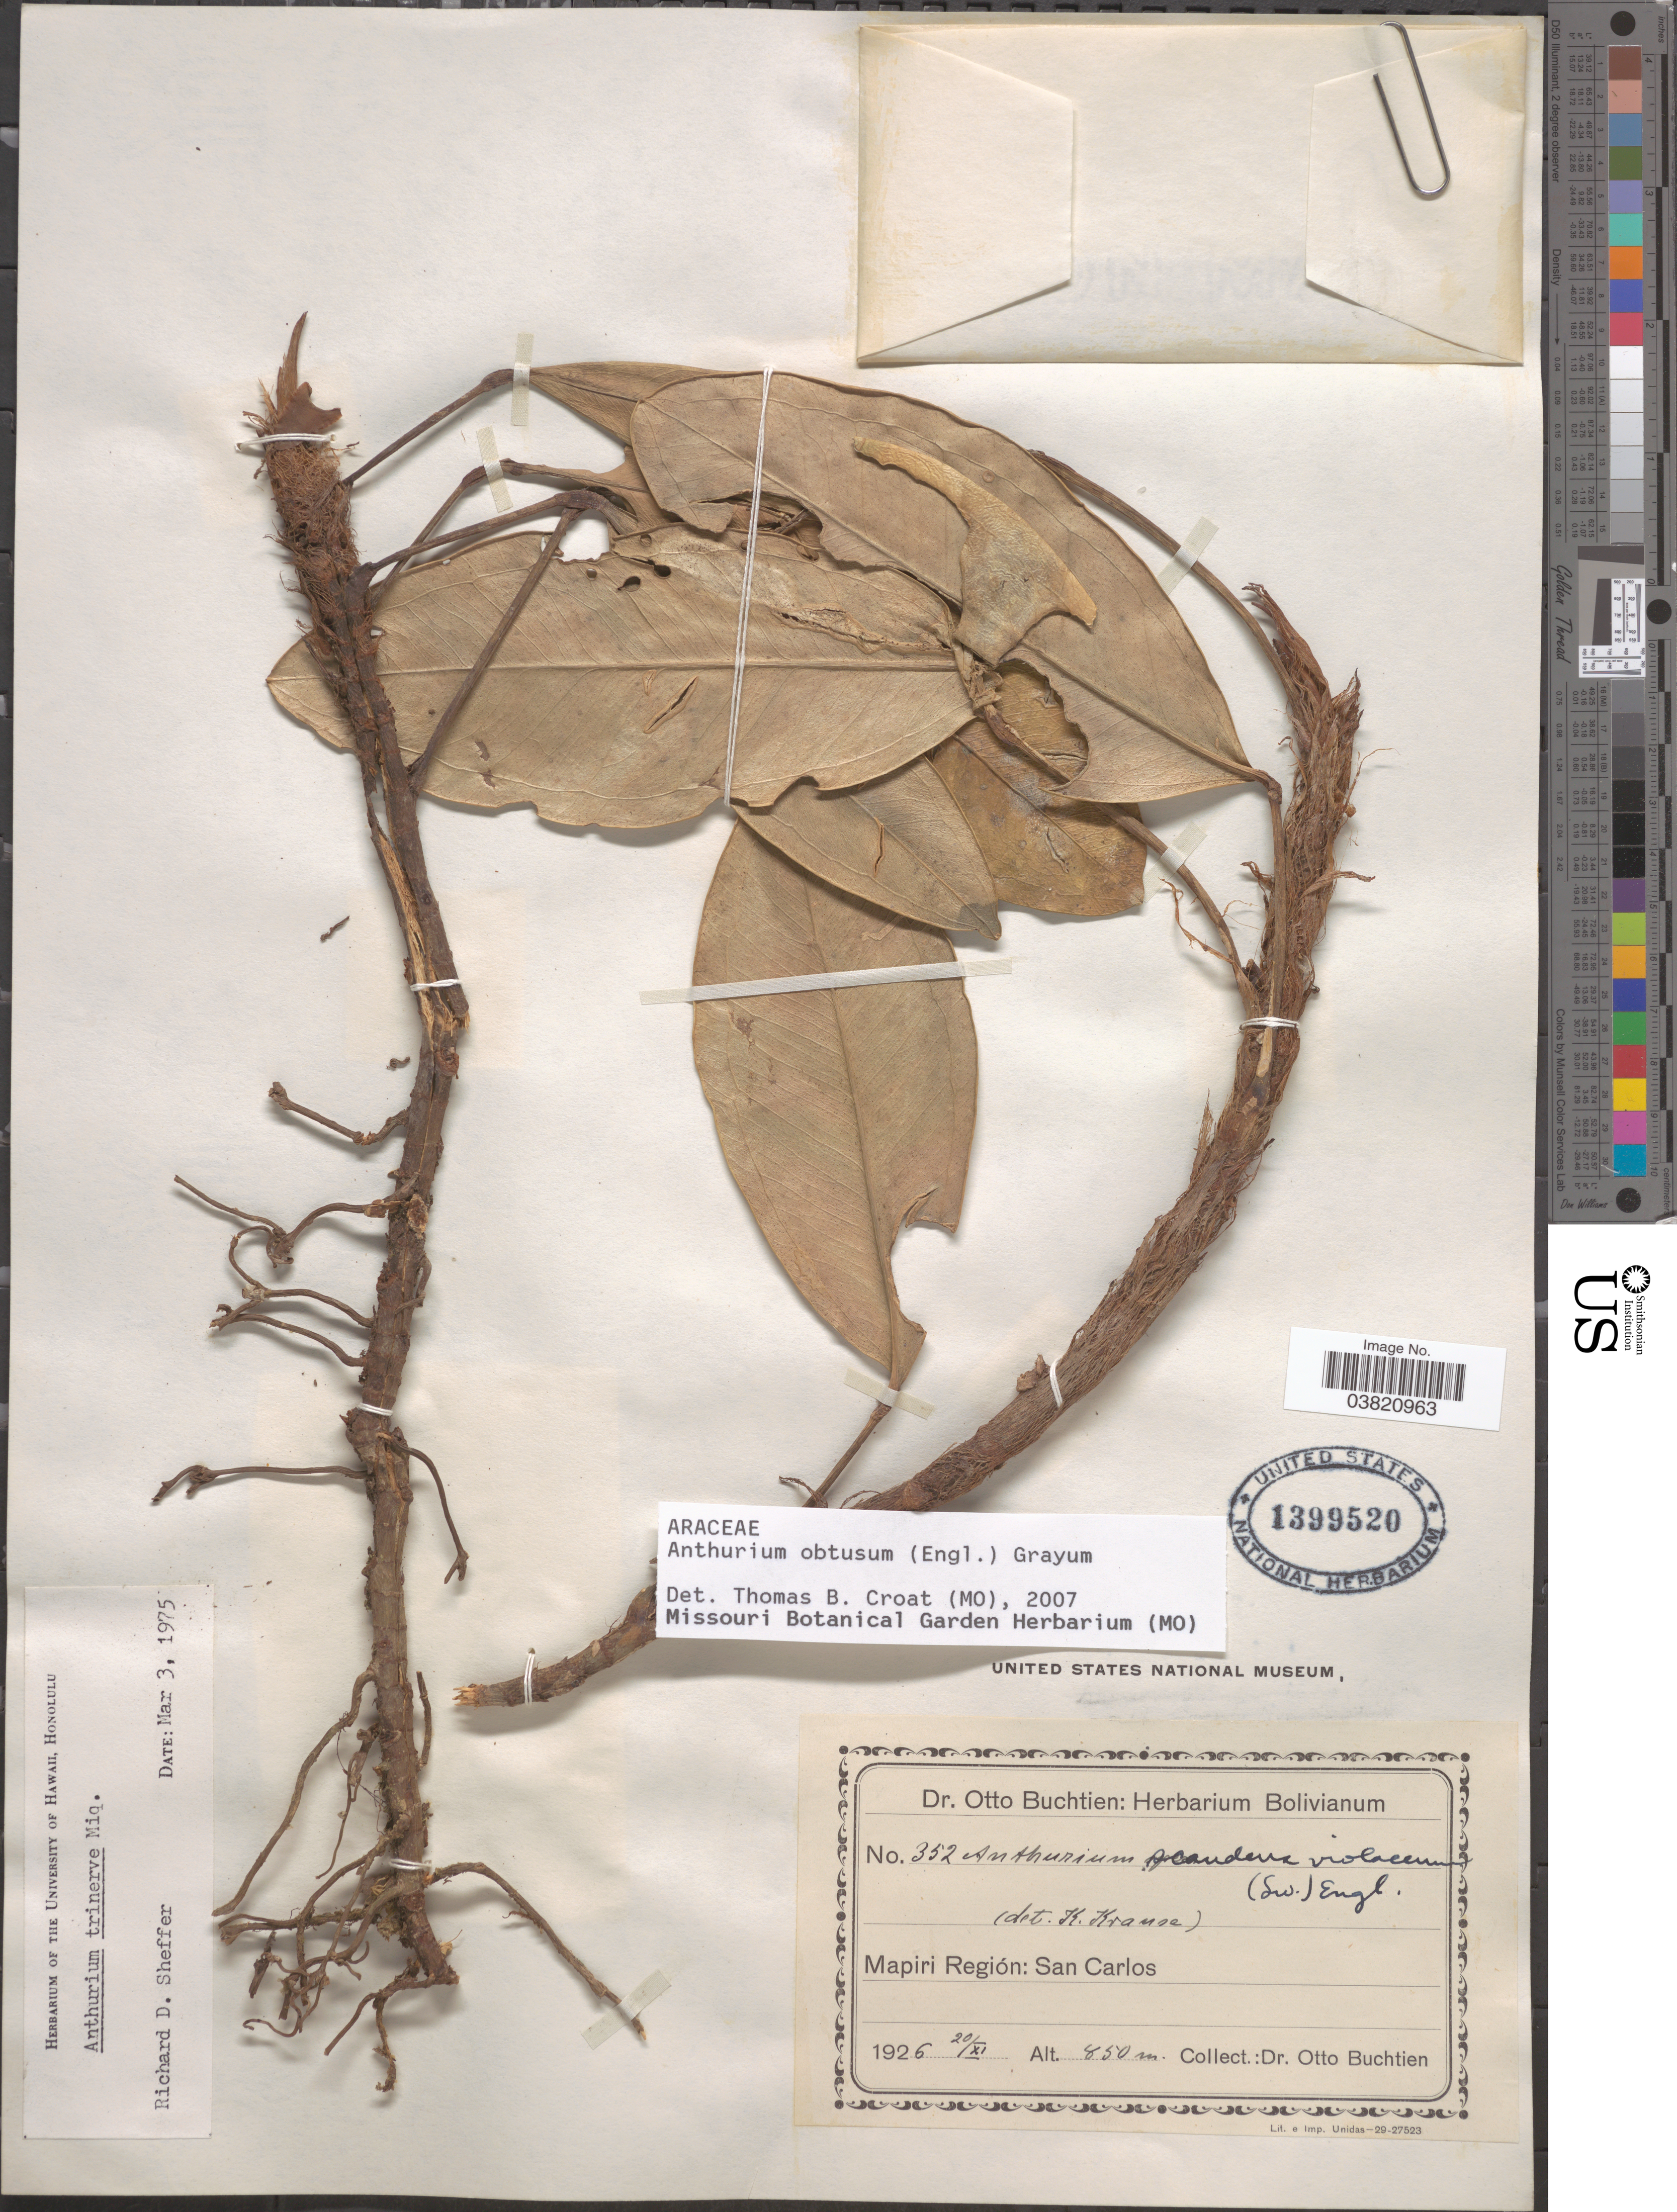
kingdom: Plantae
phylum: Tracheophyta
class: Liliopsida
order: Alismatales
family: Araceae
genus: Anthurium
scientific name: Anthurium obtusatum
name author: Engl.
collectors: O. Buchtien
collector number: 352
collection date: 1926-11-20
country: Bolivia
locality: Mapiri Región: San Carlos.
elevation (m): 850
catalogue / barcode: US 1399520